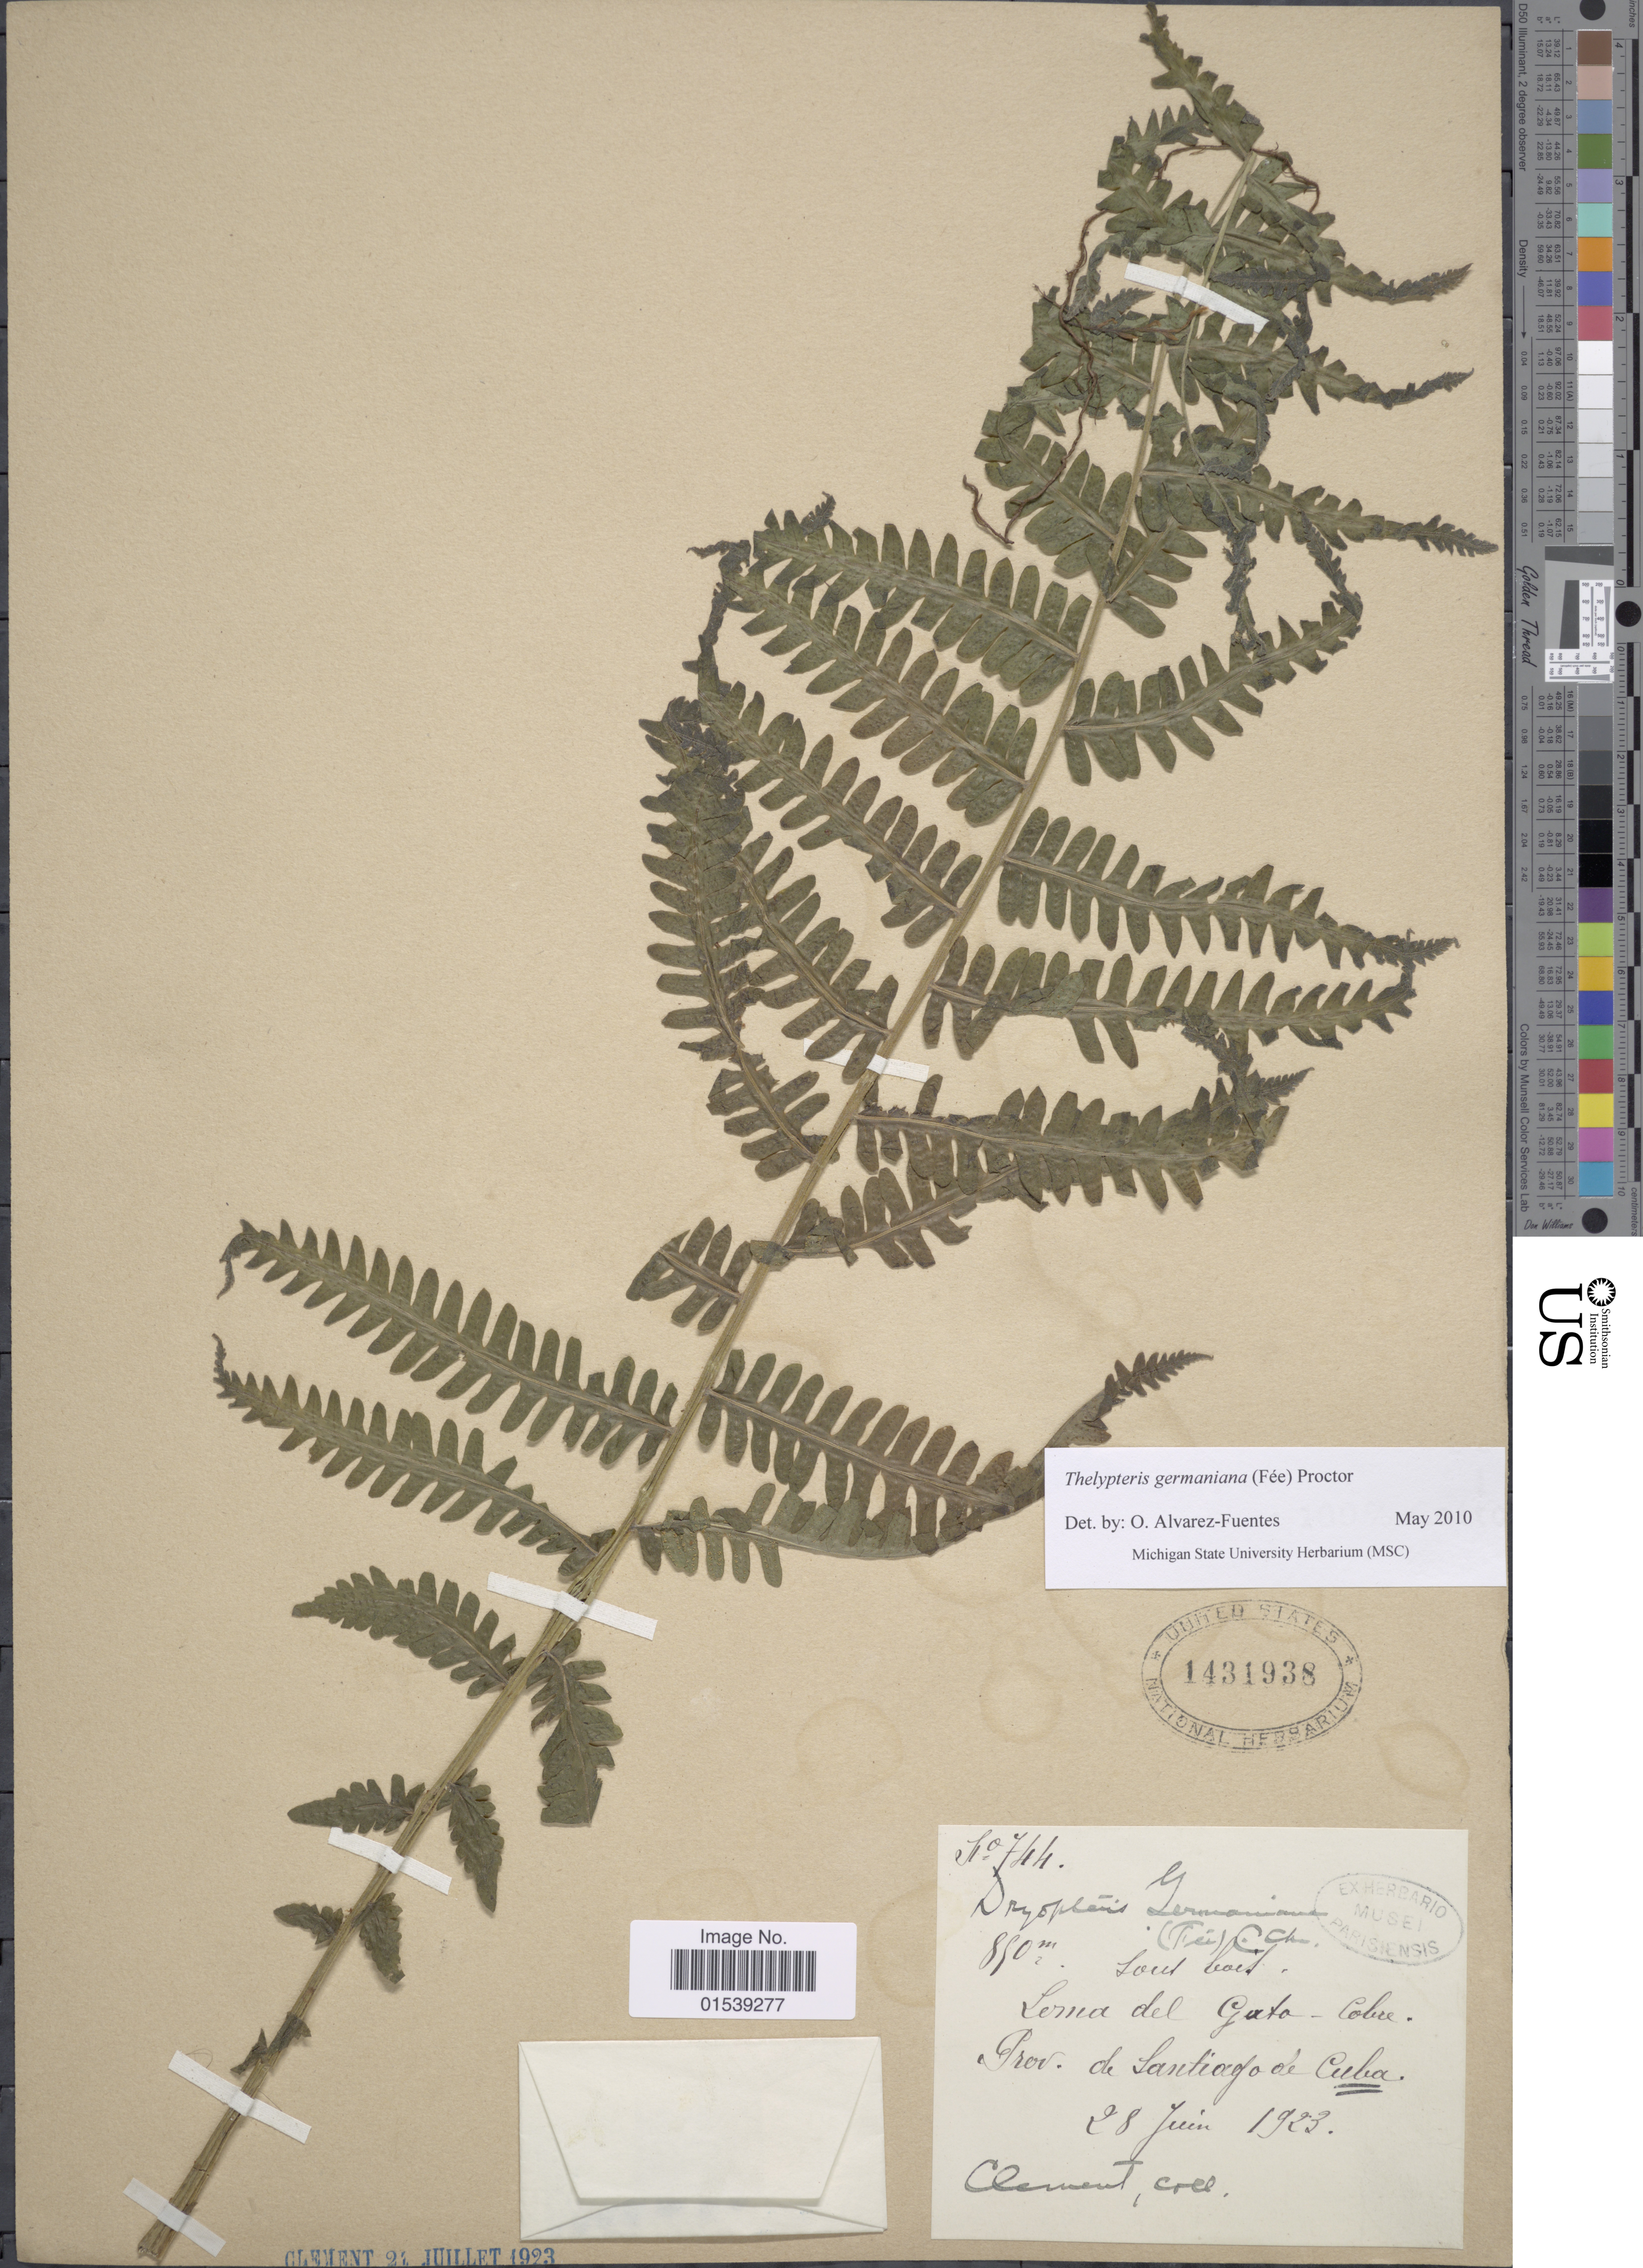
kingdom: Plantae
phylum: Tracheophyta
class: Polypodiopsida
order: Polypodiales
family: Thelypteridaceae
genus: Amauropelta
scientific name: Amauropelta germaniana (Fée) comb. nov., ined. 2015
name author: (Fée)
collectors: -. Clement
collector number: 744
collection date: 1923-06-28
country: Cuba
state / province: Santiago de Cuba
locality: Loma del Gato-Cobre, Sous bois.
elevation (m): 850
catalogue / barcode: US 1431938